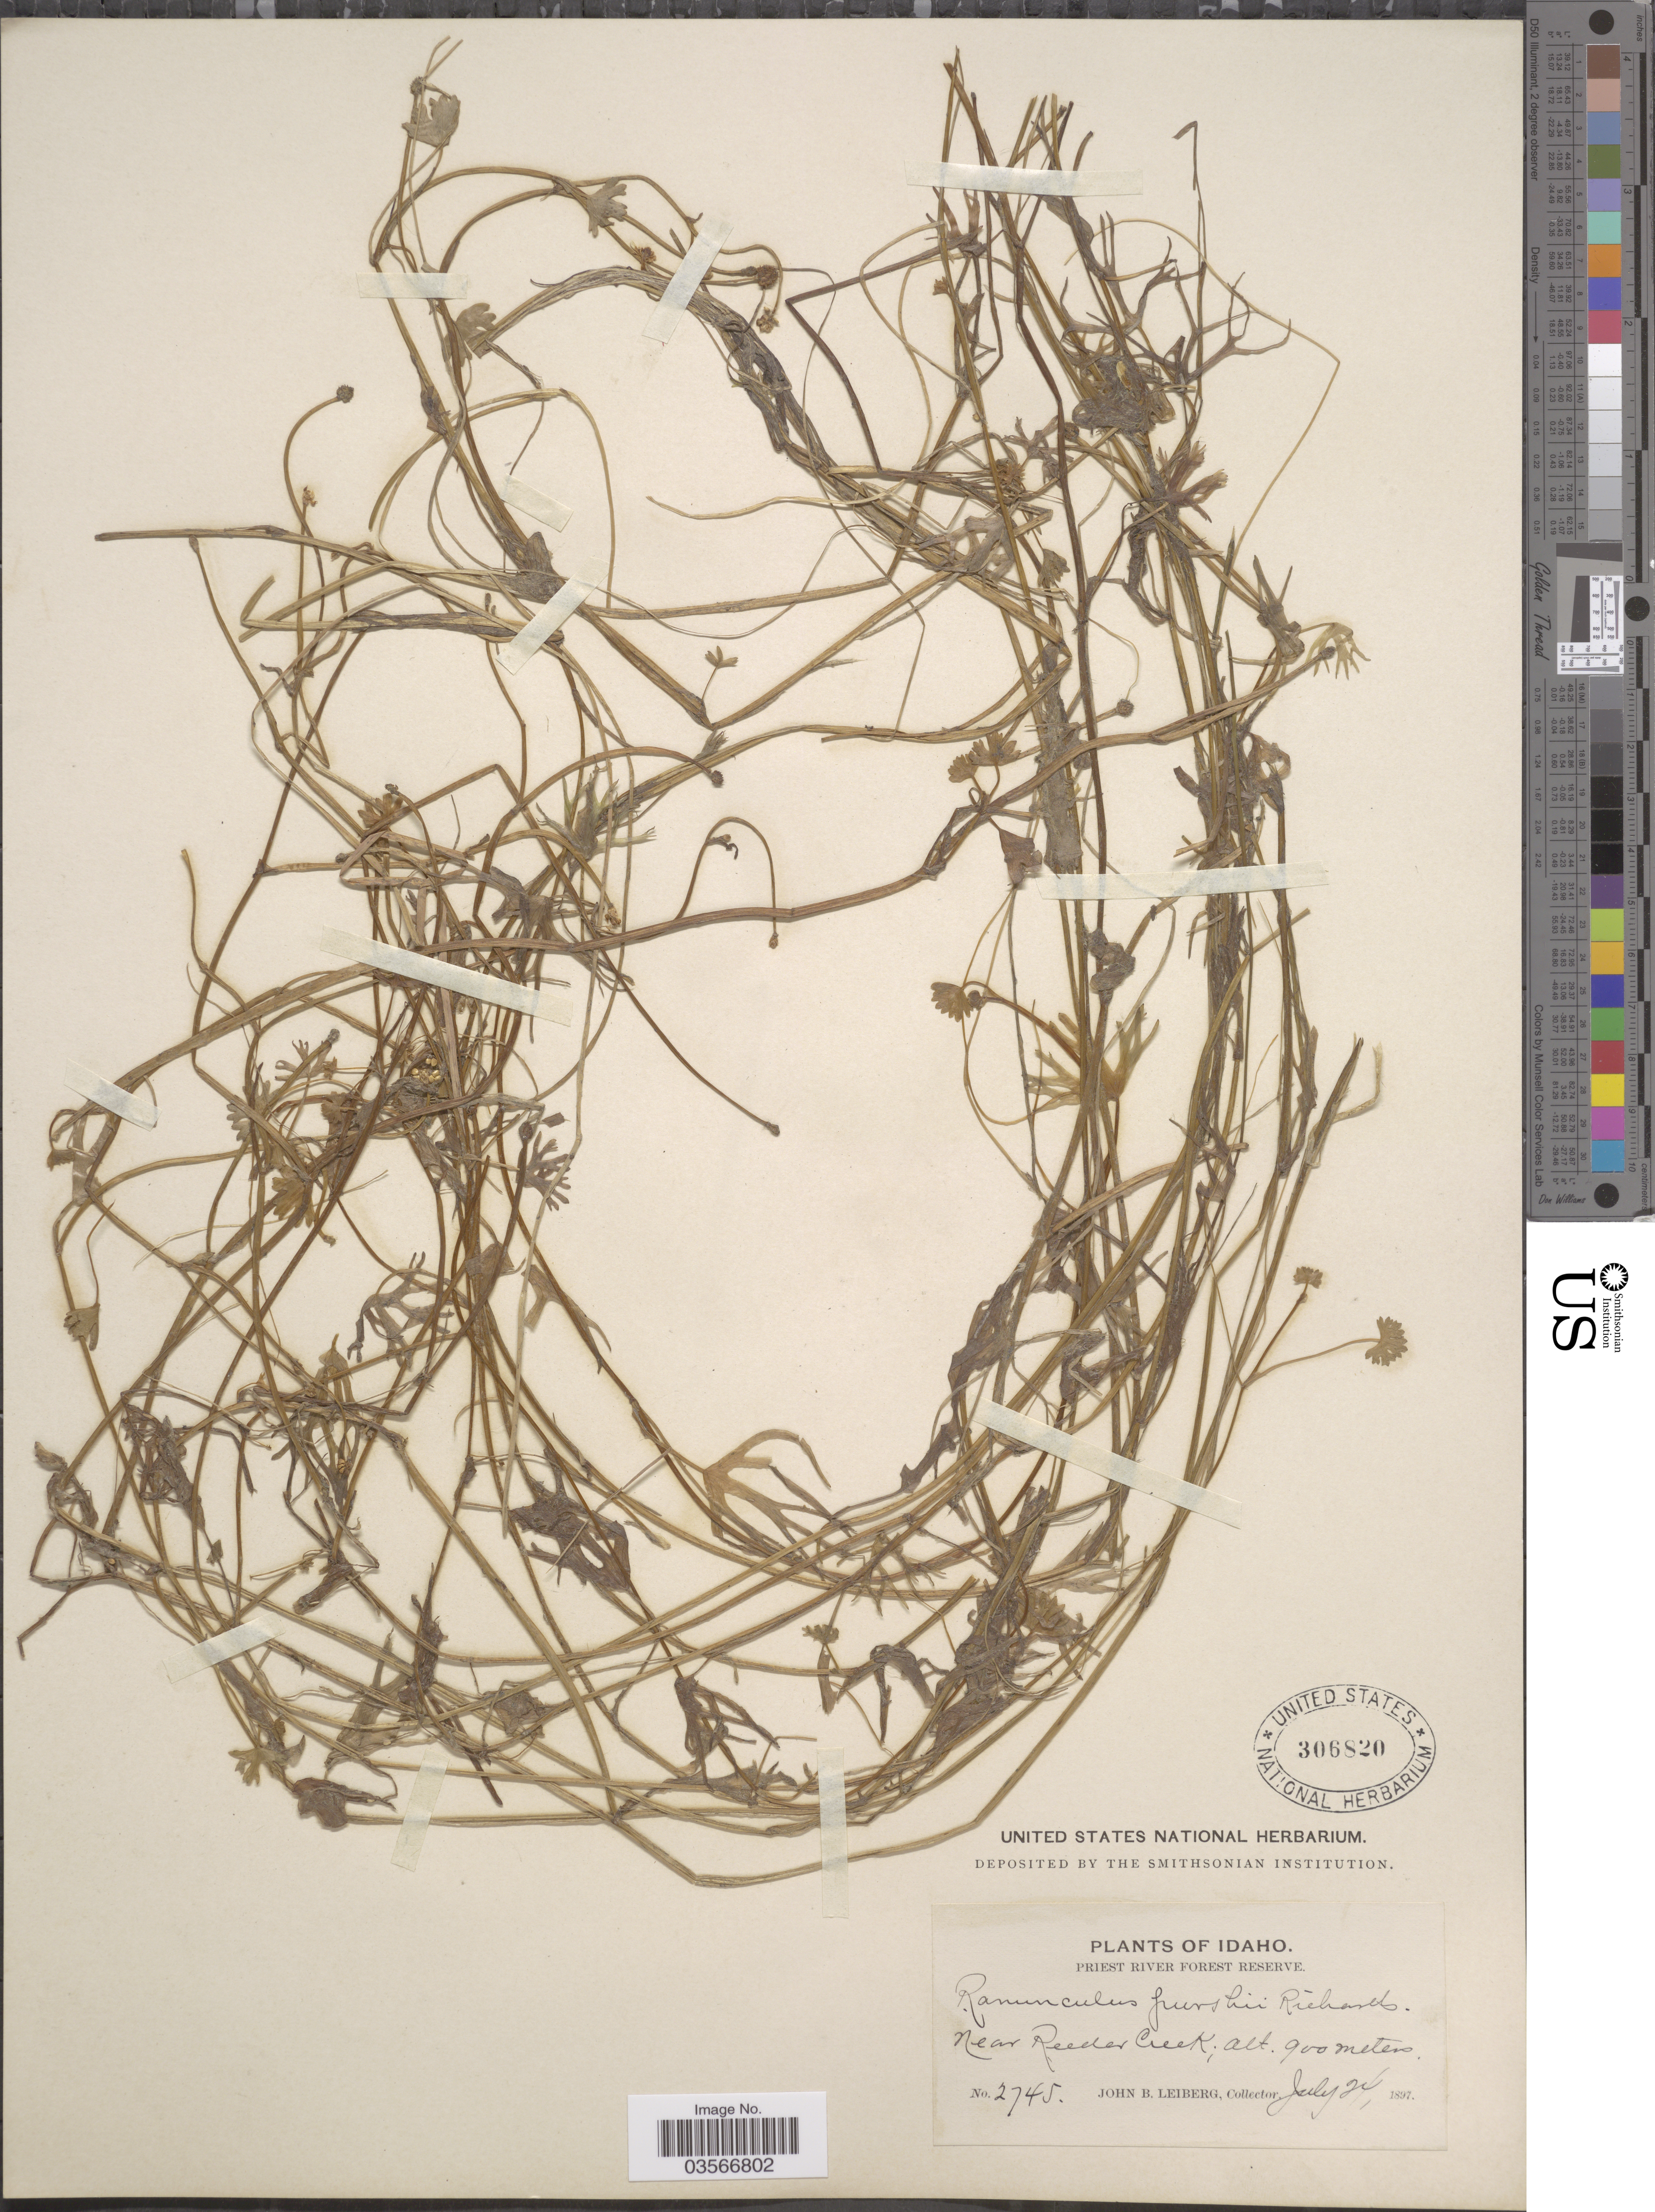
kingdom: Plantae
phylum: Tracheophyta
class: Magnoliopsida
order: Ranunculales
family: Ranunculaceae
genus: Ranunculus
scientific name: Ranunculus gmelinii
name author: DC.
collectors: J. B. Leiberg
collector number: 2745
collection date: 1897-07-24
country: United States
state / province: Idaho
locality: Priest River Forest Reserve. Near Reeder Creek.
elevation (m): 900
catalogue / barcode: US 306820